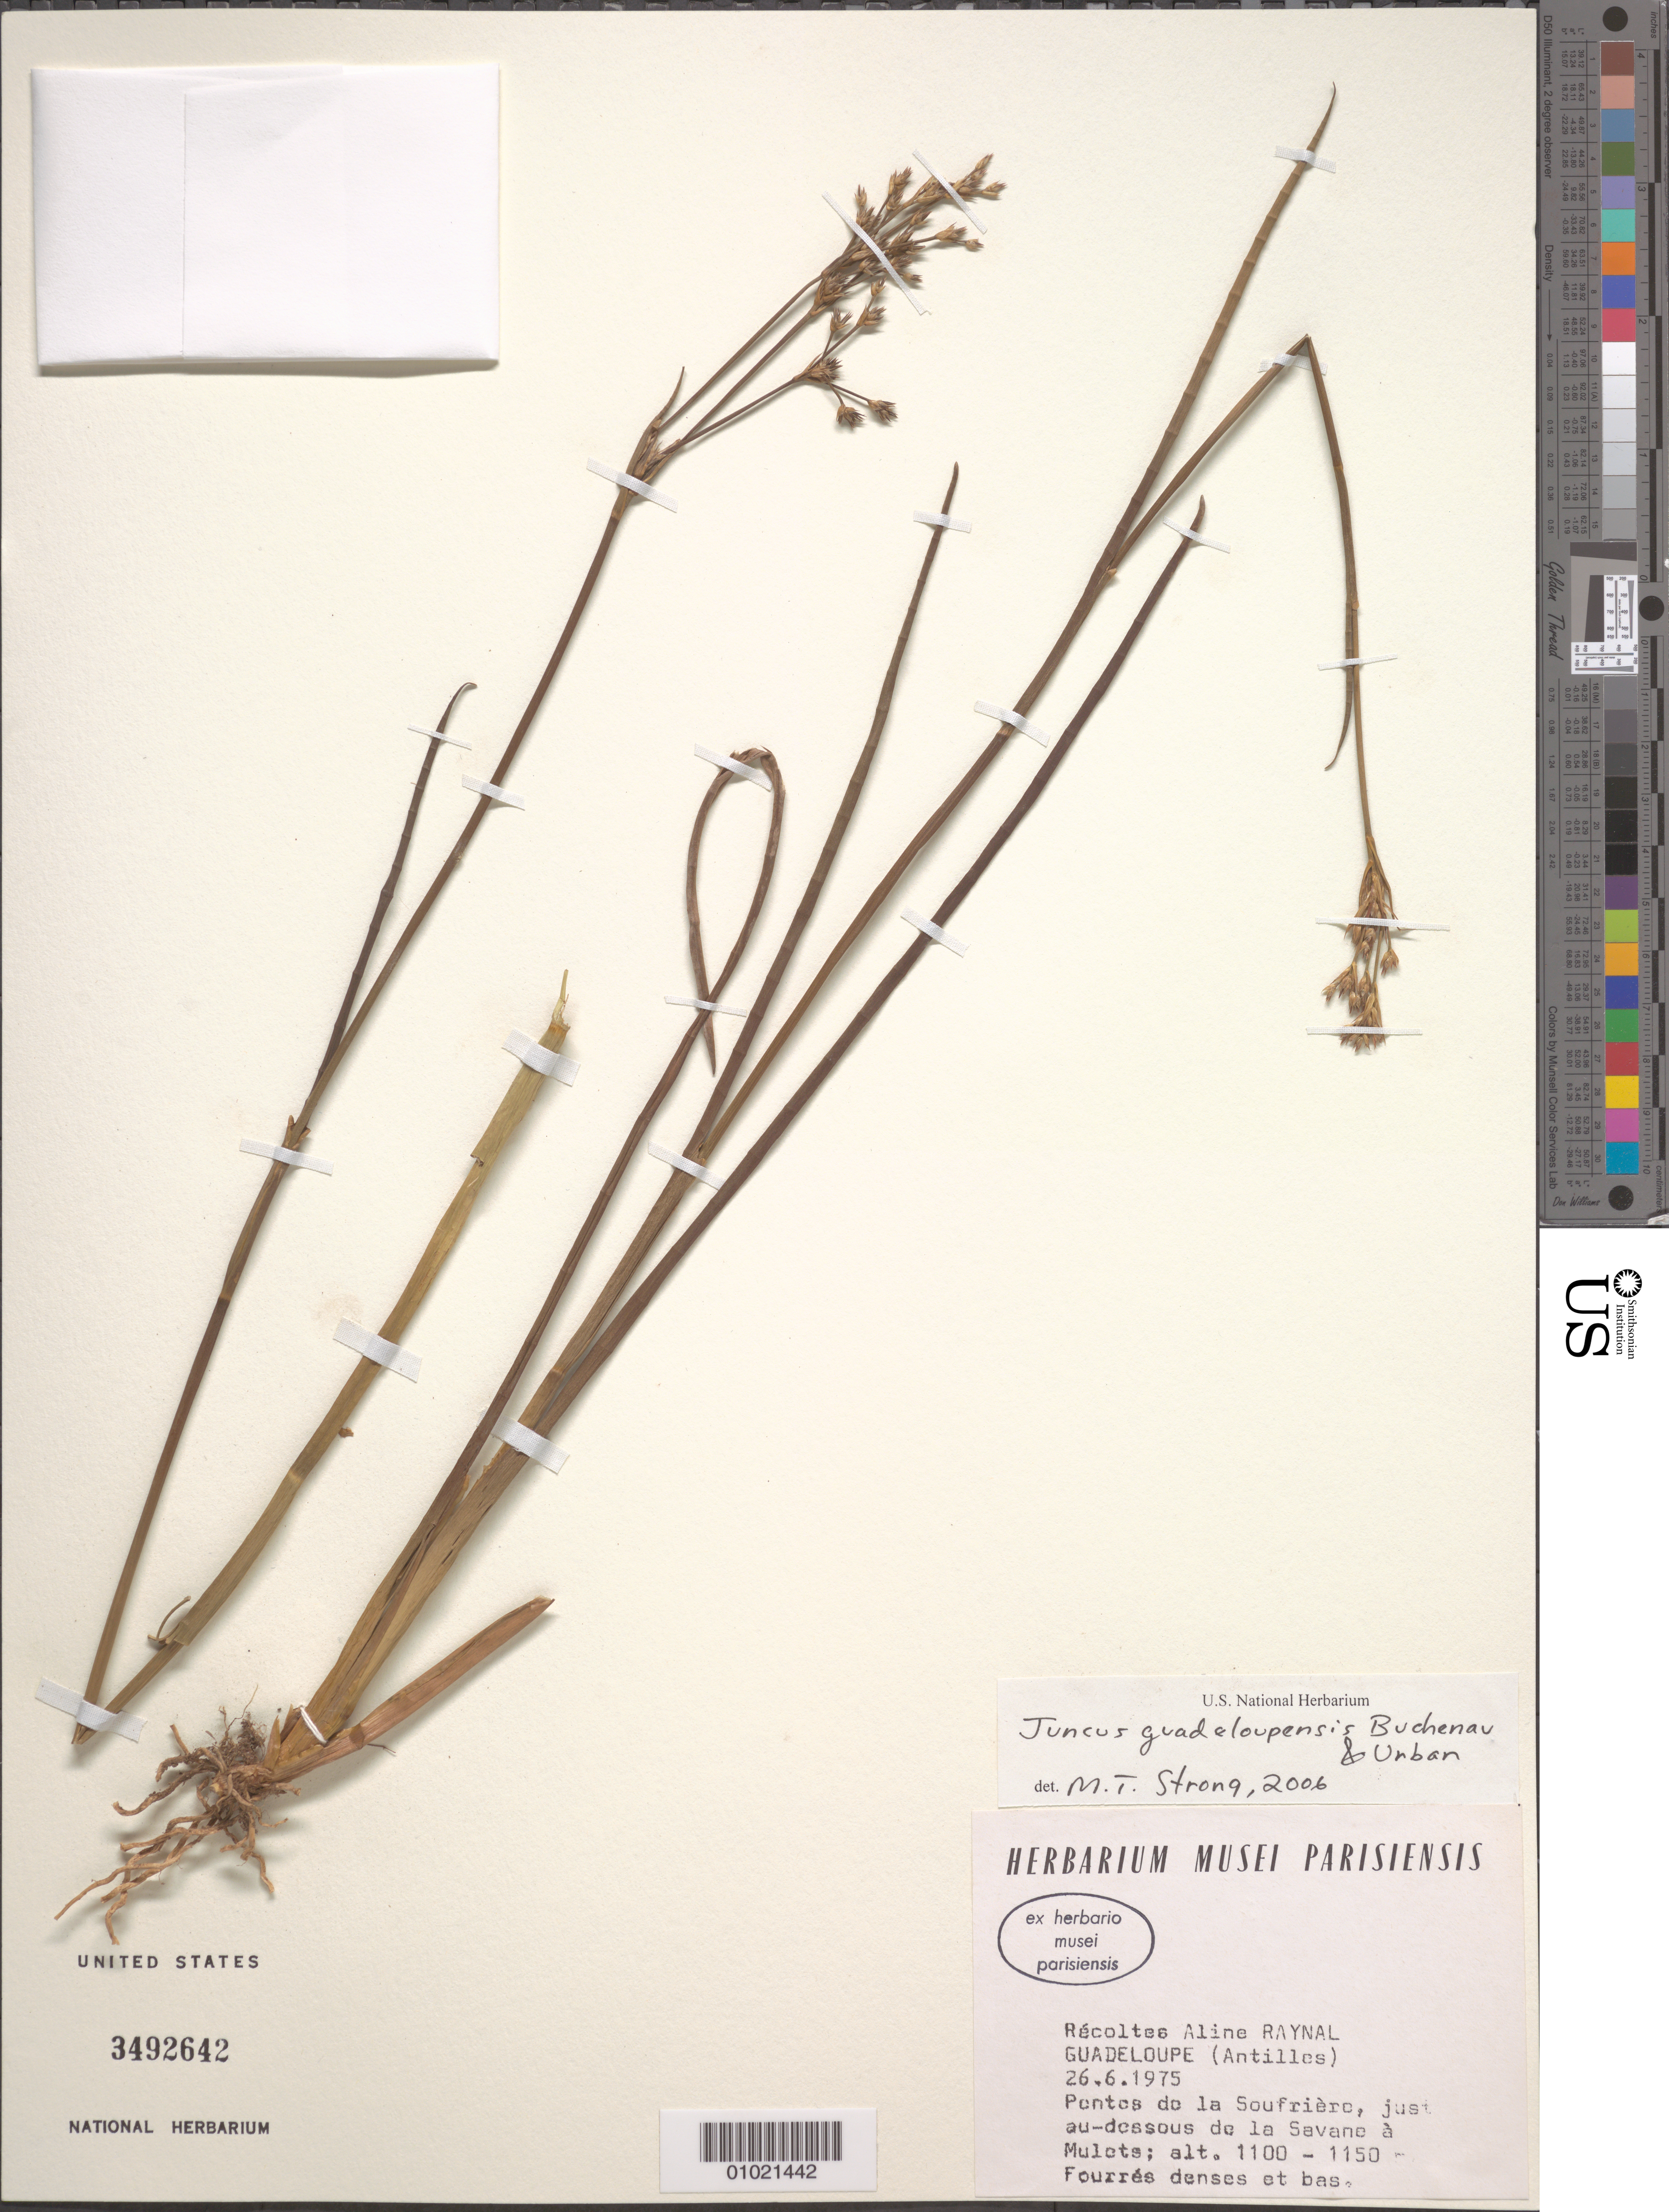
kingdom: Plantae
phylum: Tracheophyta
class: Liliopsida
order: Poales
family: Juncaceae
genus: Juncus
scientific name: Juncus guadeloupensis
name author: Buchenau & Urb. in Urb.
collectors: A. M. Raynal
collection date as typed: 26 Jun 1975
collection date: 1975-06-26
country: Guadeloupe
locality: Antilles. Pontes de la Soufriero, just au-dessous de la Savane a Mulets;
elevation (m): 1100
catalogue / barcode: US 3492642